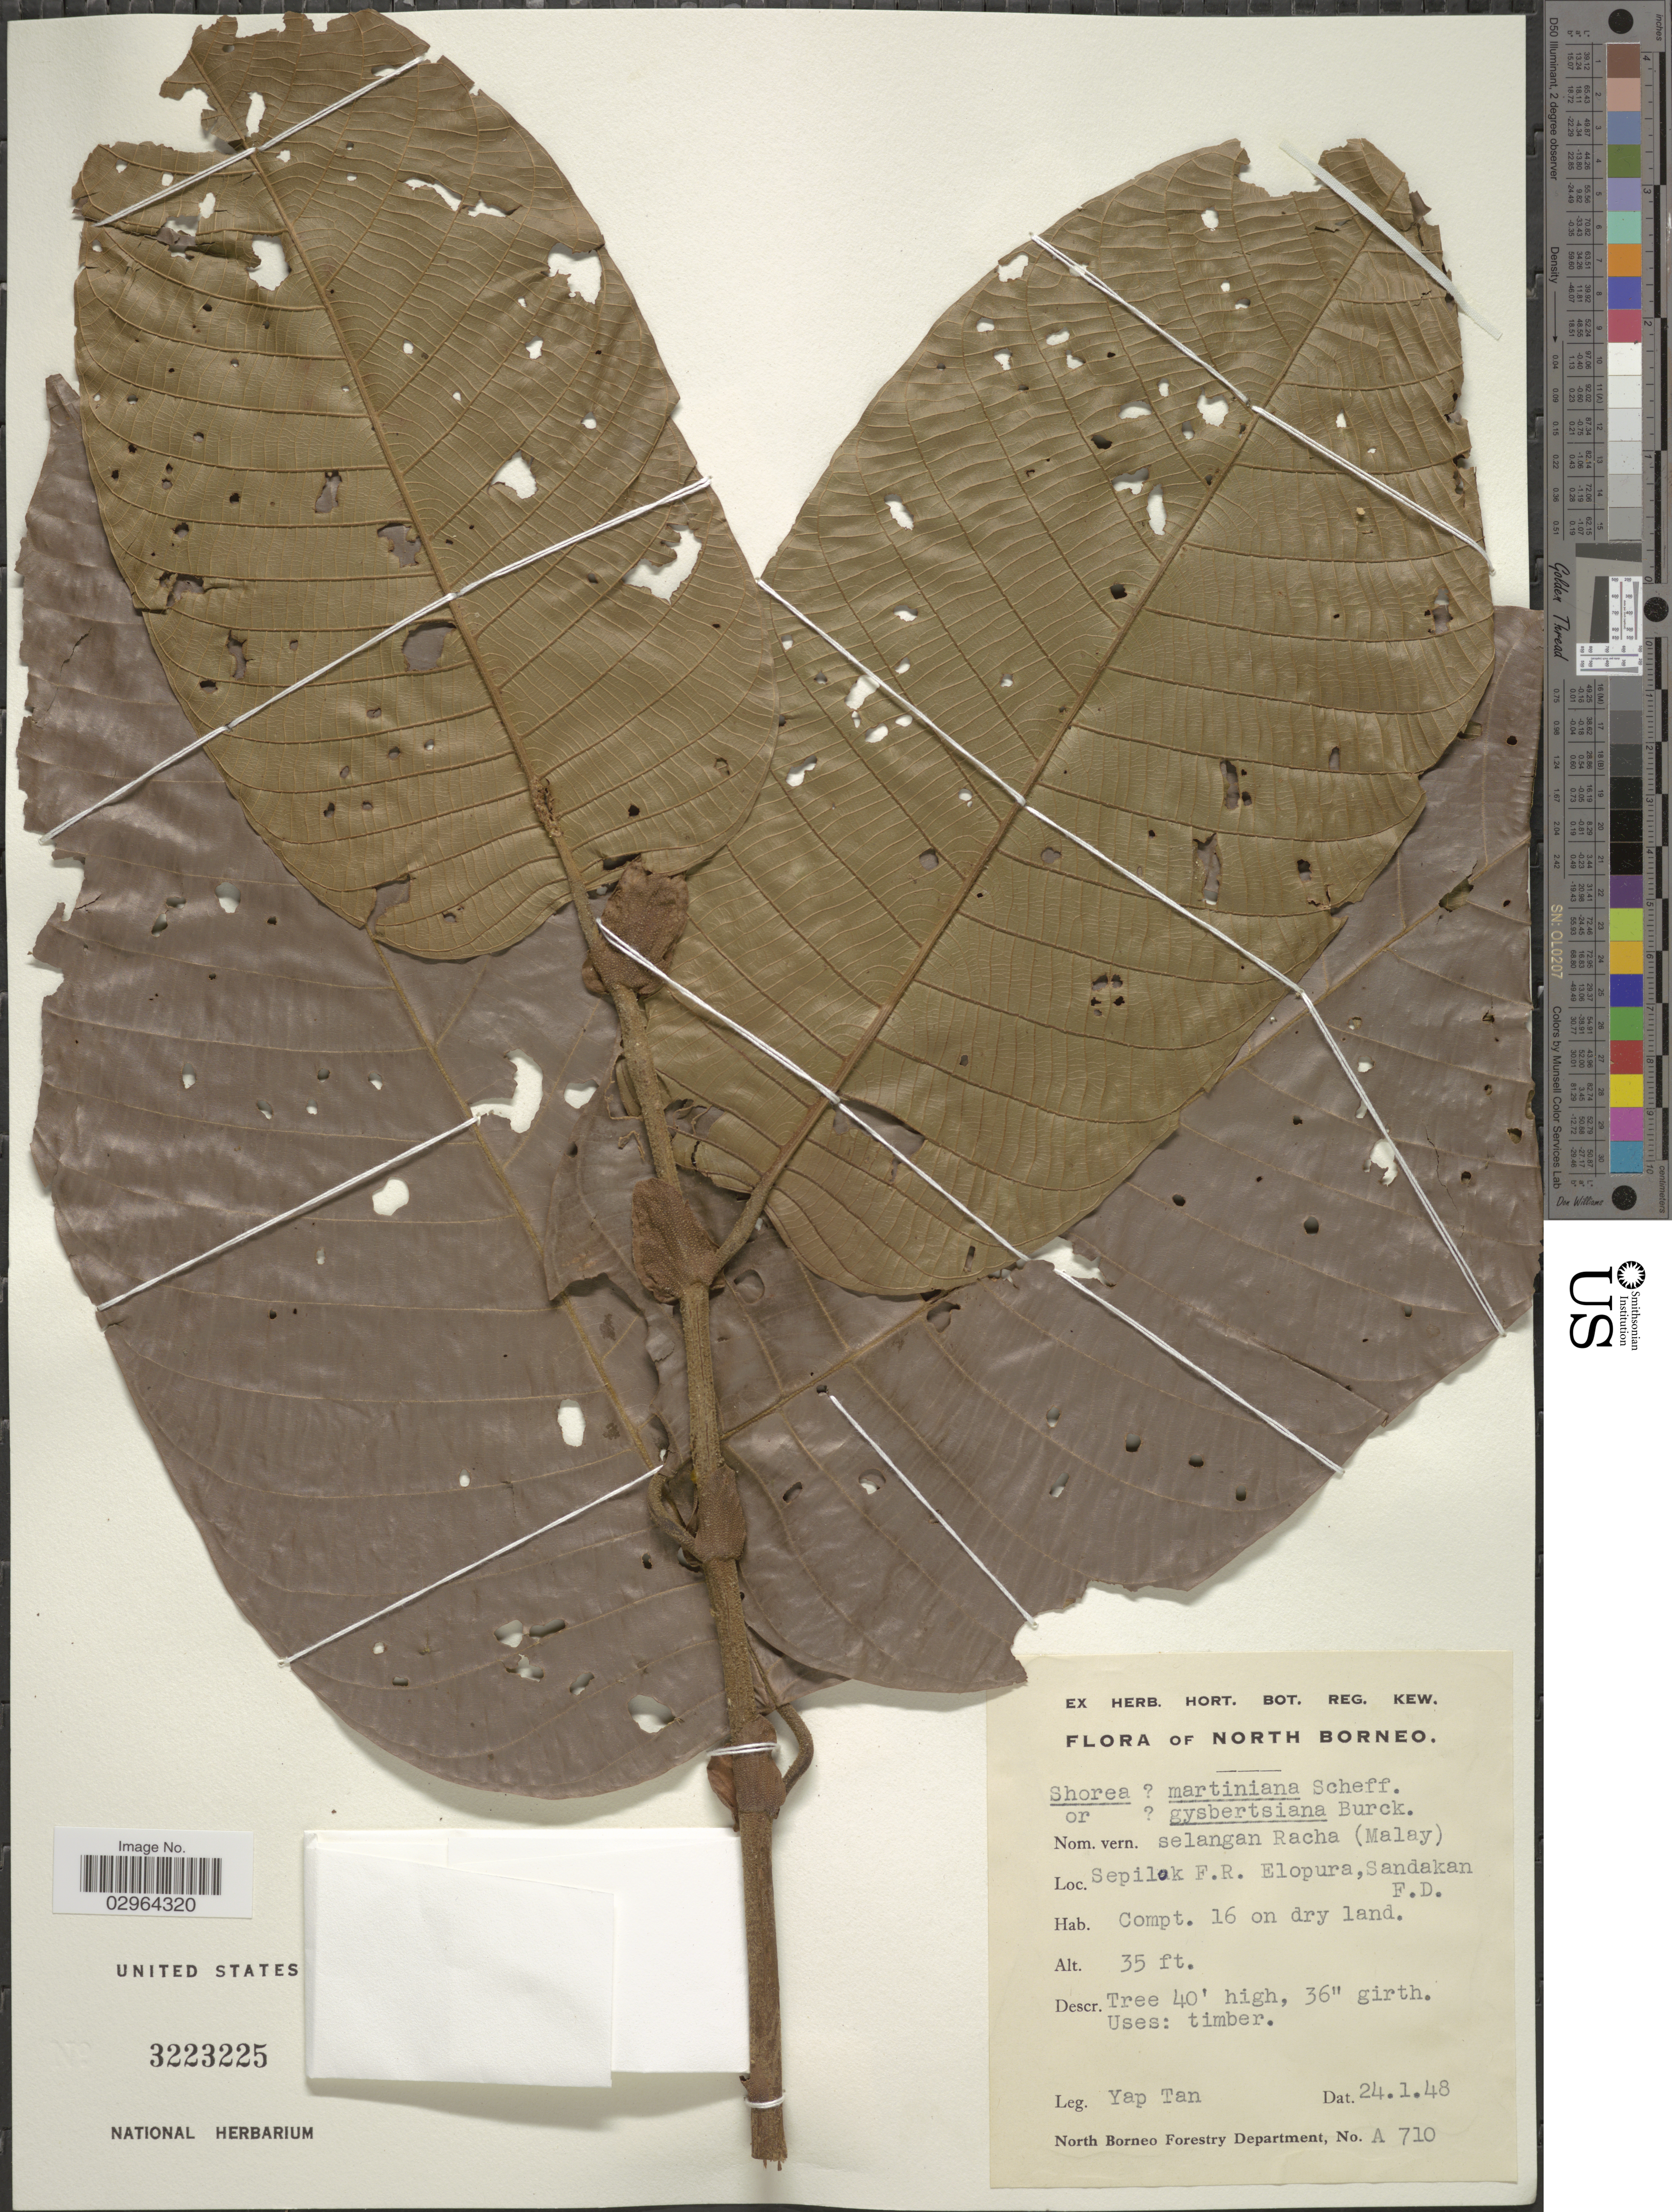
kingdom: Plantae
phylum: Tracheophyta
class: Magnoliopsida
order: Malvales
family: Dipterocarpaceae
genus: Shorea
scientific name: Shorea sp.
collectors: Y. Tan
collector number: A710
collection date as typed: Transcribed d/m/y: 24/1/48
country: Malaysia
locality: North Borneo. Sepilok F.R. Elopura, Sandakan F.D. Compt. 16.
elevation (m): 11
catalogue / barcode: US 3223225